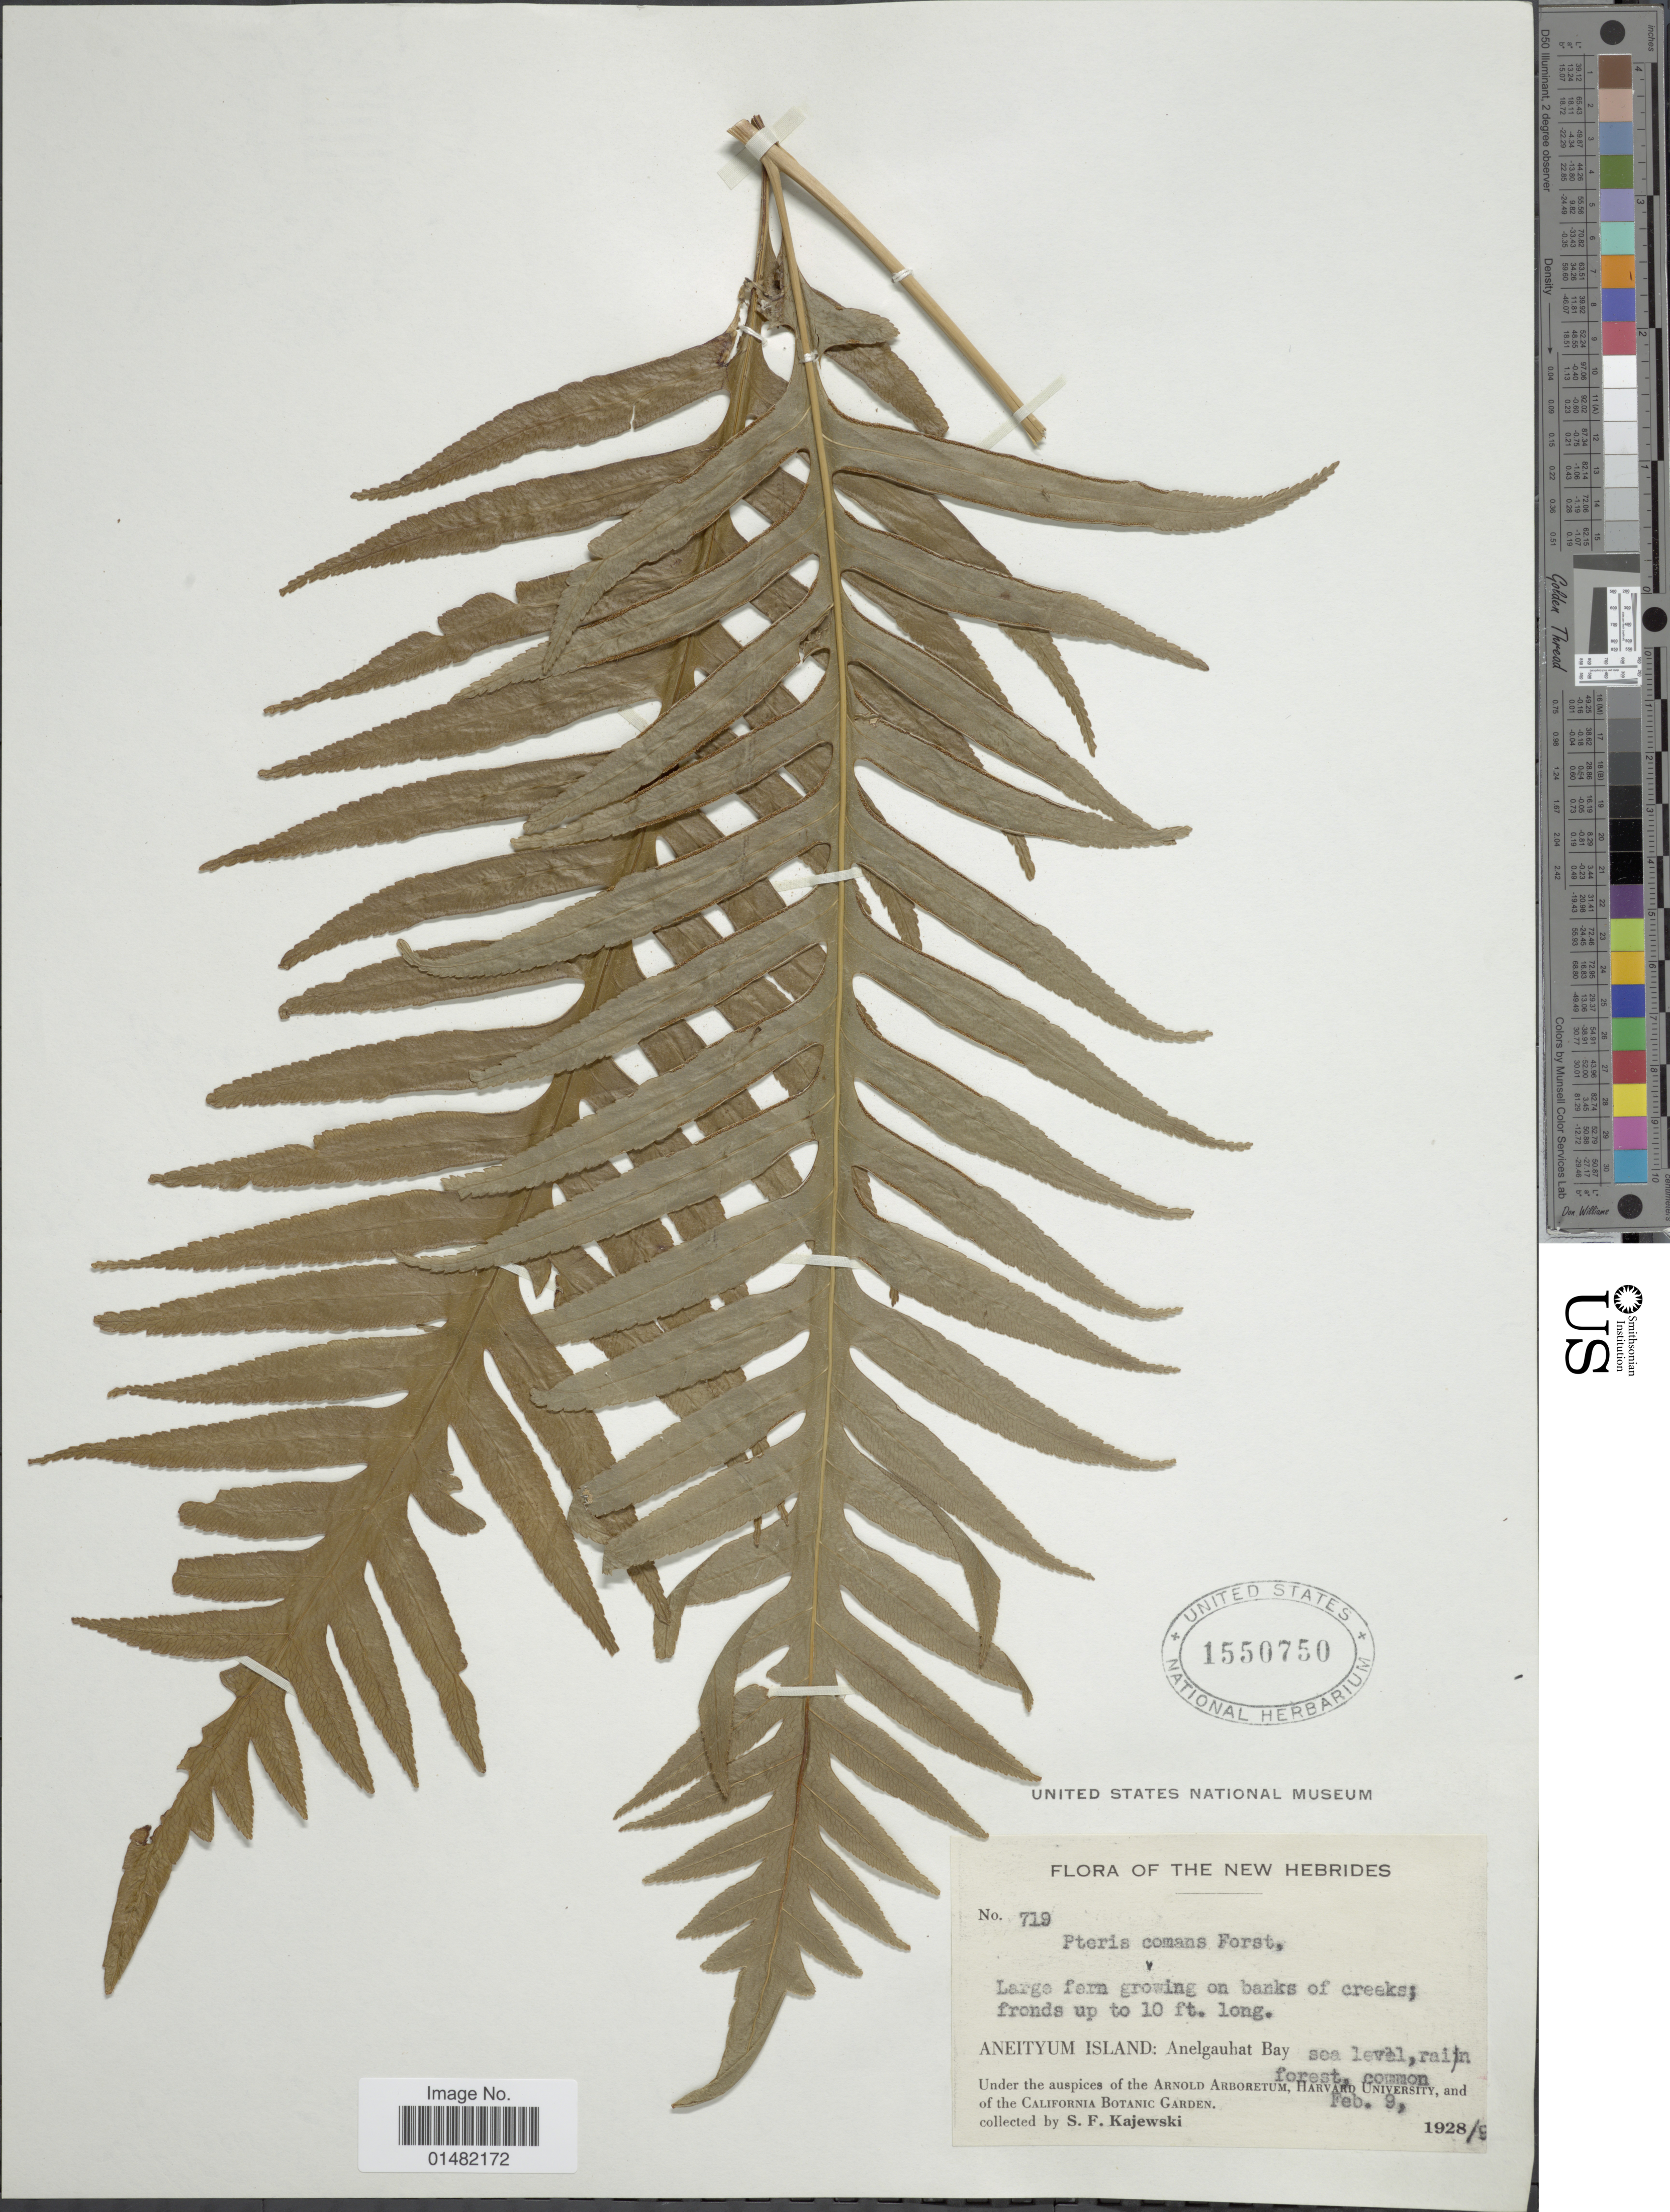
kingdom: Plantae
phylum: Tracheophyta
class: Polypodiopsida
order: Polypodiales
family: Pteridaceae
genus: Pteris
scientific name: Pteris comans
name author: G. Forst.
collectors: S. Kajewski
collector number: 719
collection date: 1928-02-09/1929-02-09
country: Vanuatu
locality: New Hebrides, Aneityum Island: Anelgauhat Bay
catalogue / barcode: US 1550750